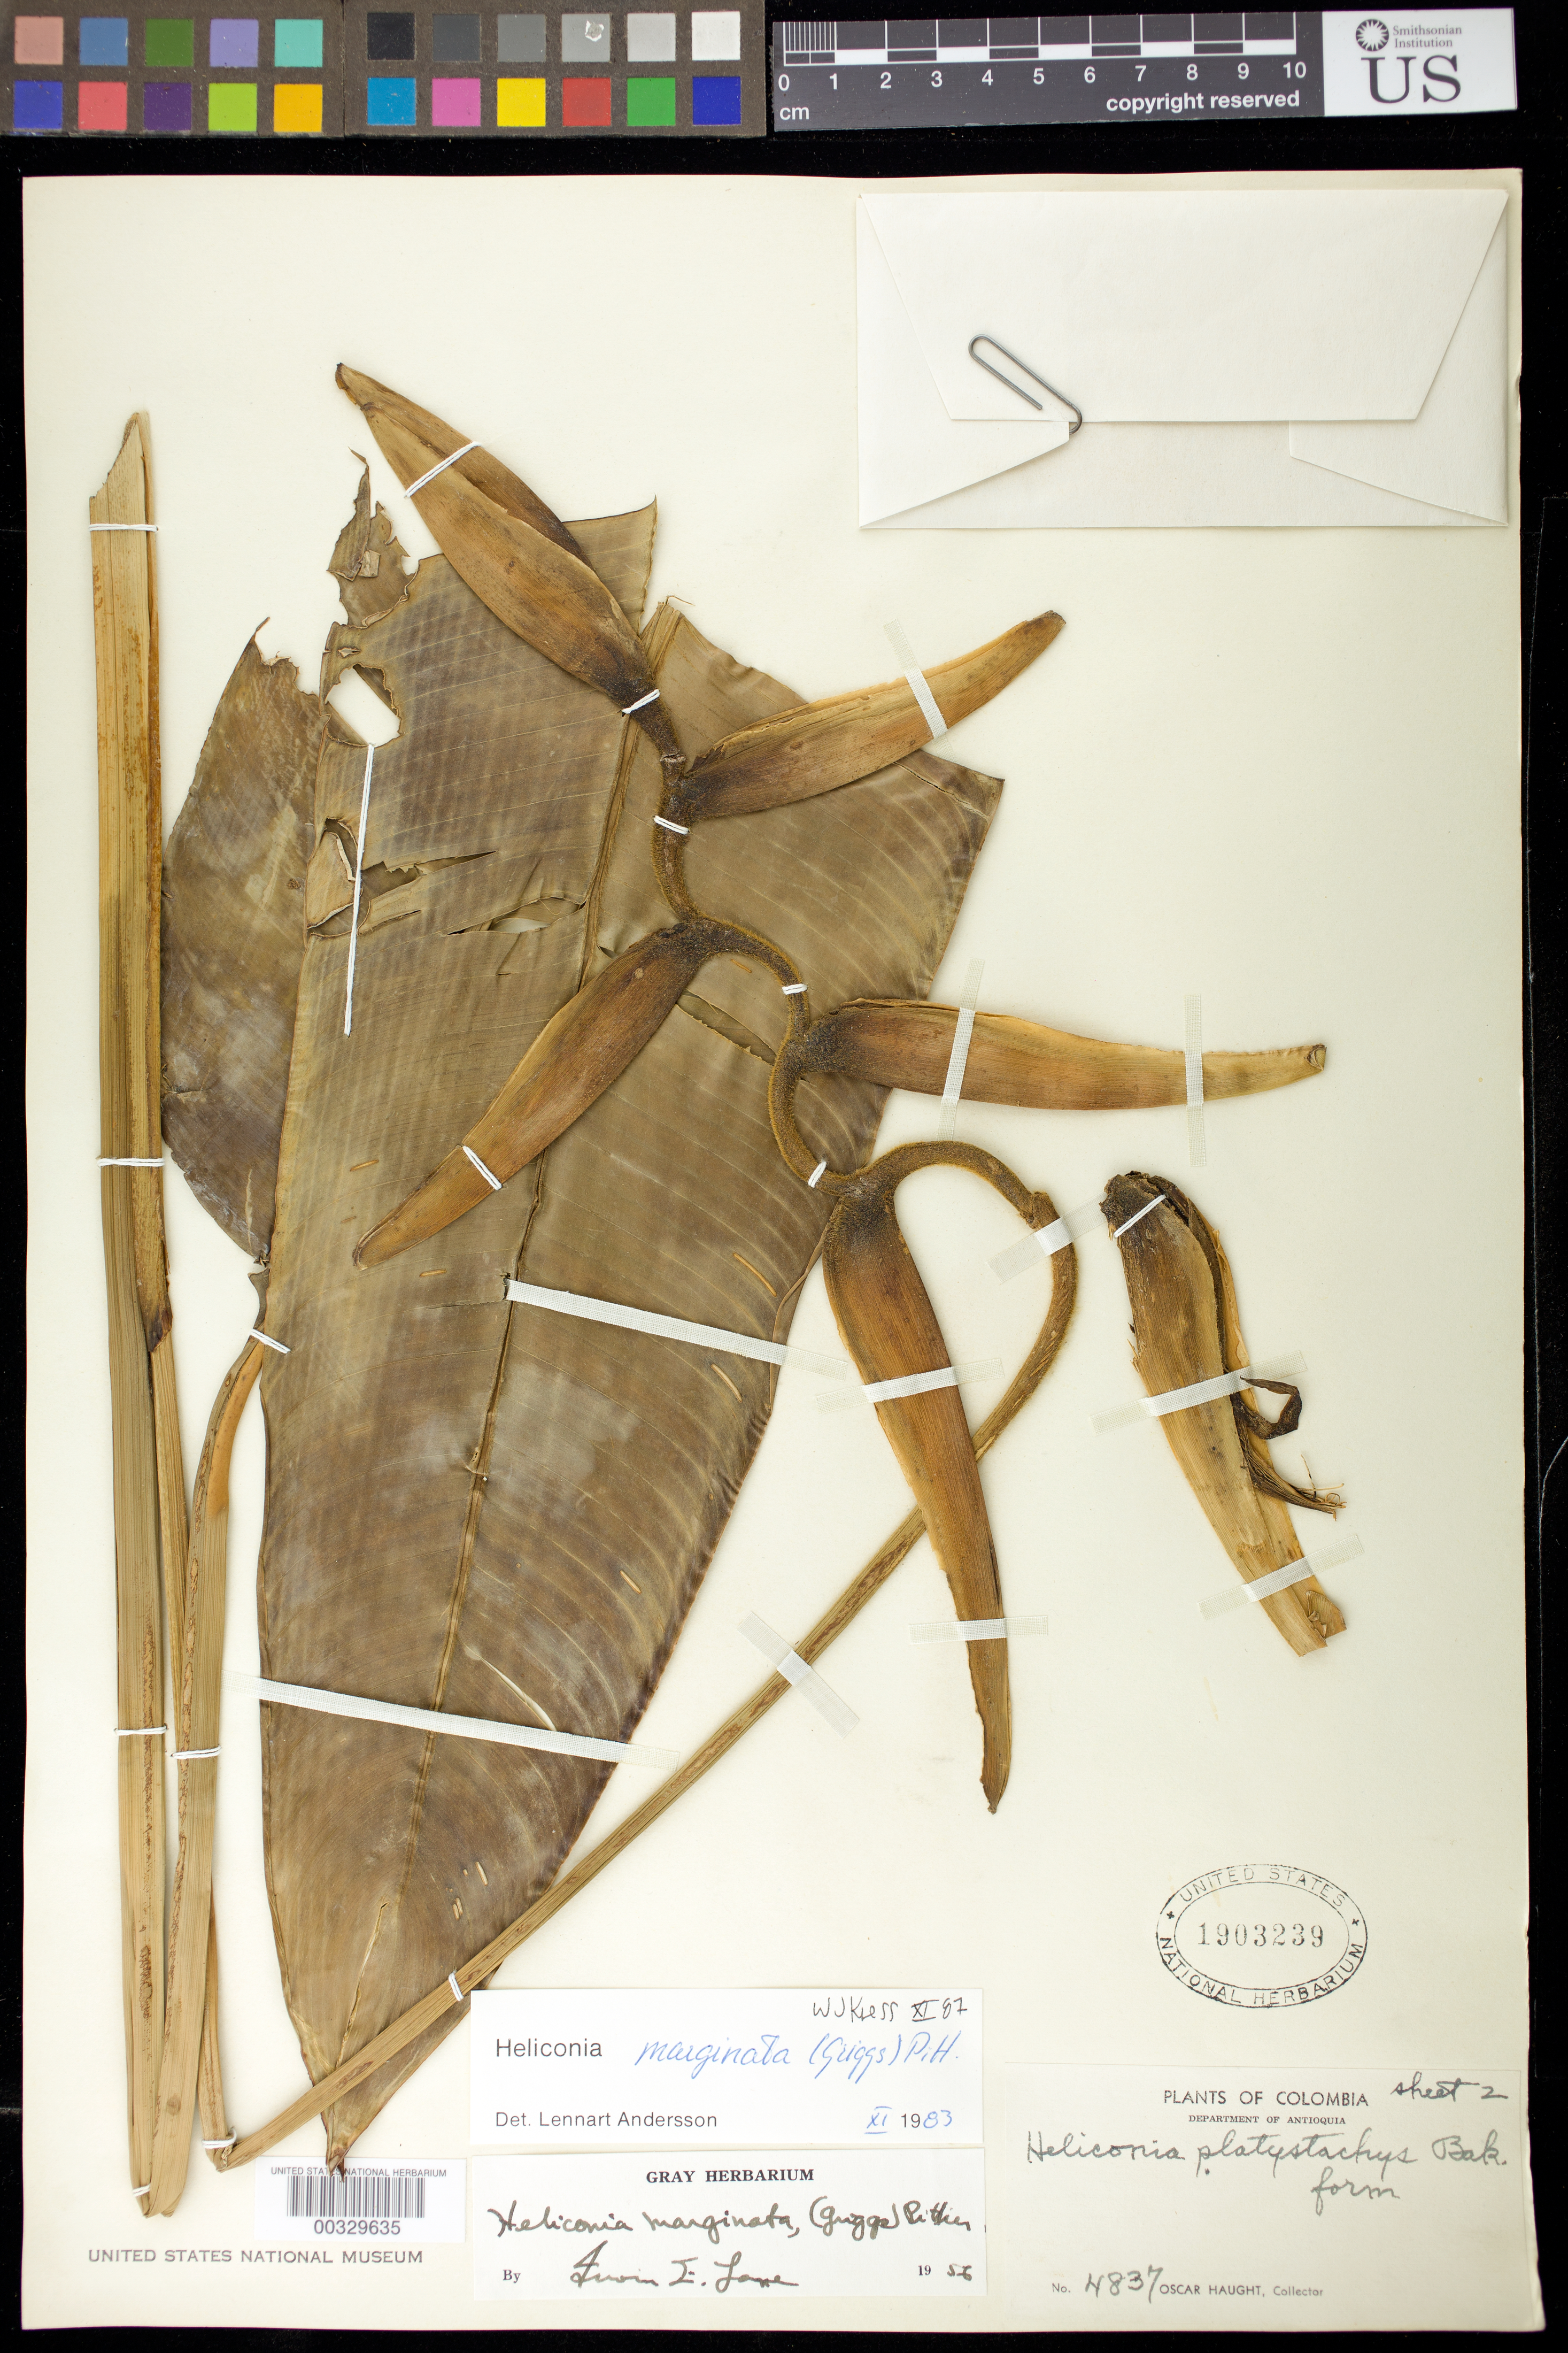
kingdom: Plantae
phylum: Tracheophyta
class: Liliopsida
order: Zingiberales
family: Heliconiaceae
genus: Heliconia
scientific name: Heliconia marginata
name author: (R.F. Griggs) Pittier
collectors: O. L. Haught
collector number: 4837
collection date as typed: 13 May 1946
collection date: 1946-05-13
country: Colombia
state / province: Antioquia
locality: Turbo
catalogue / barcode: US 1903239